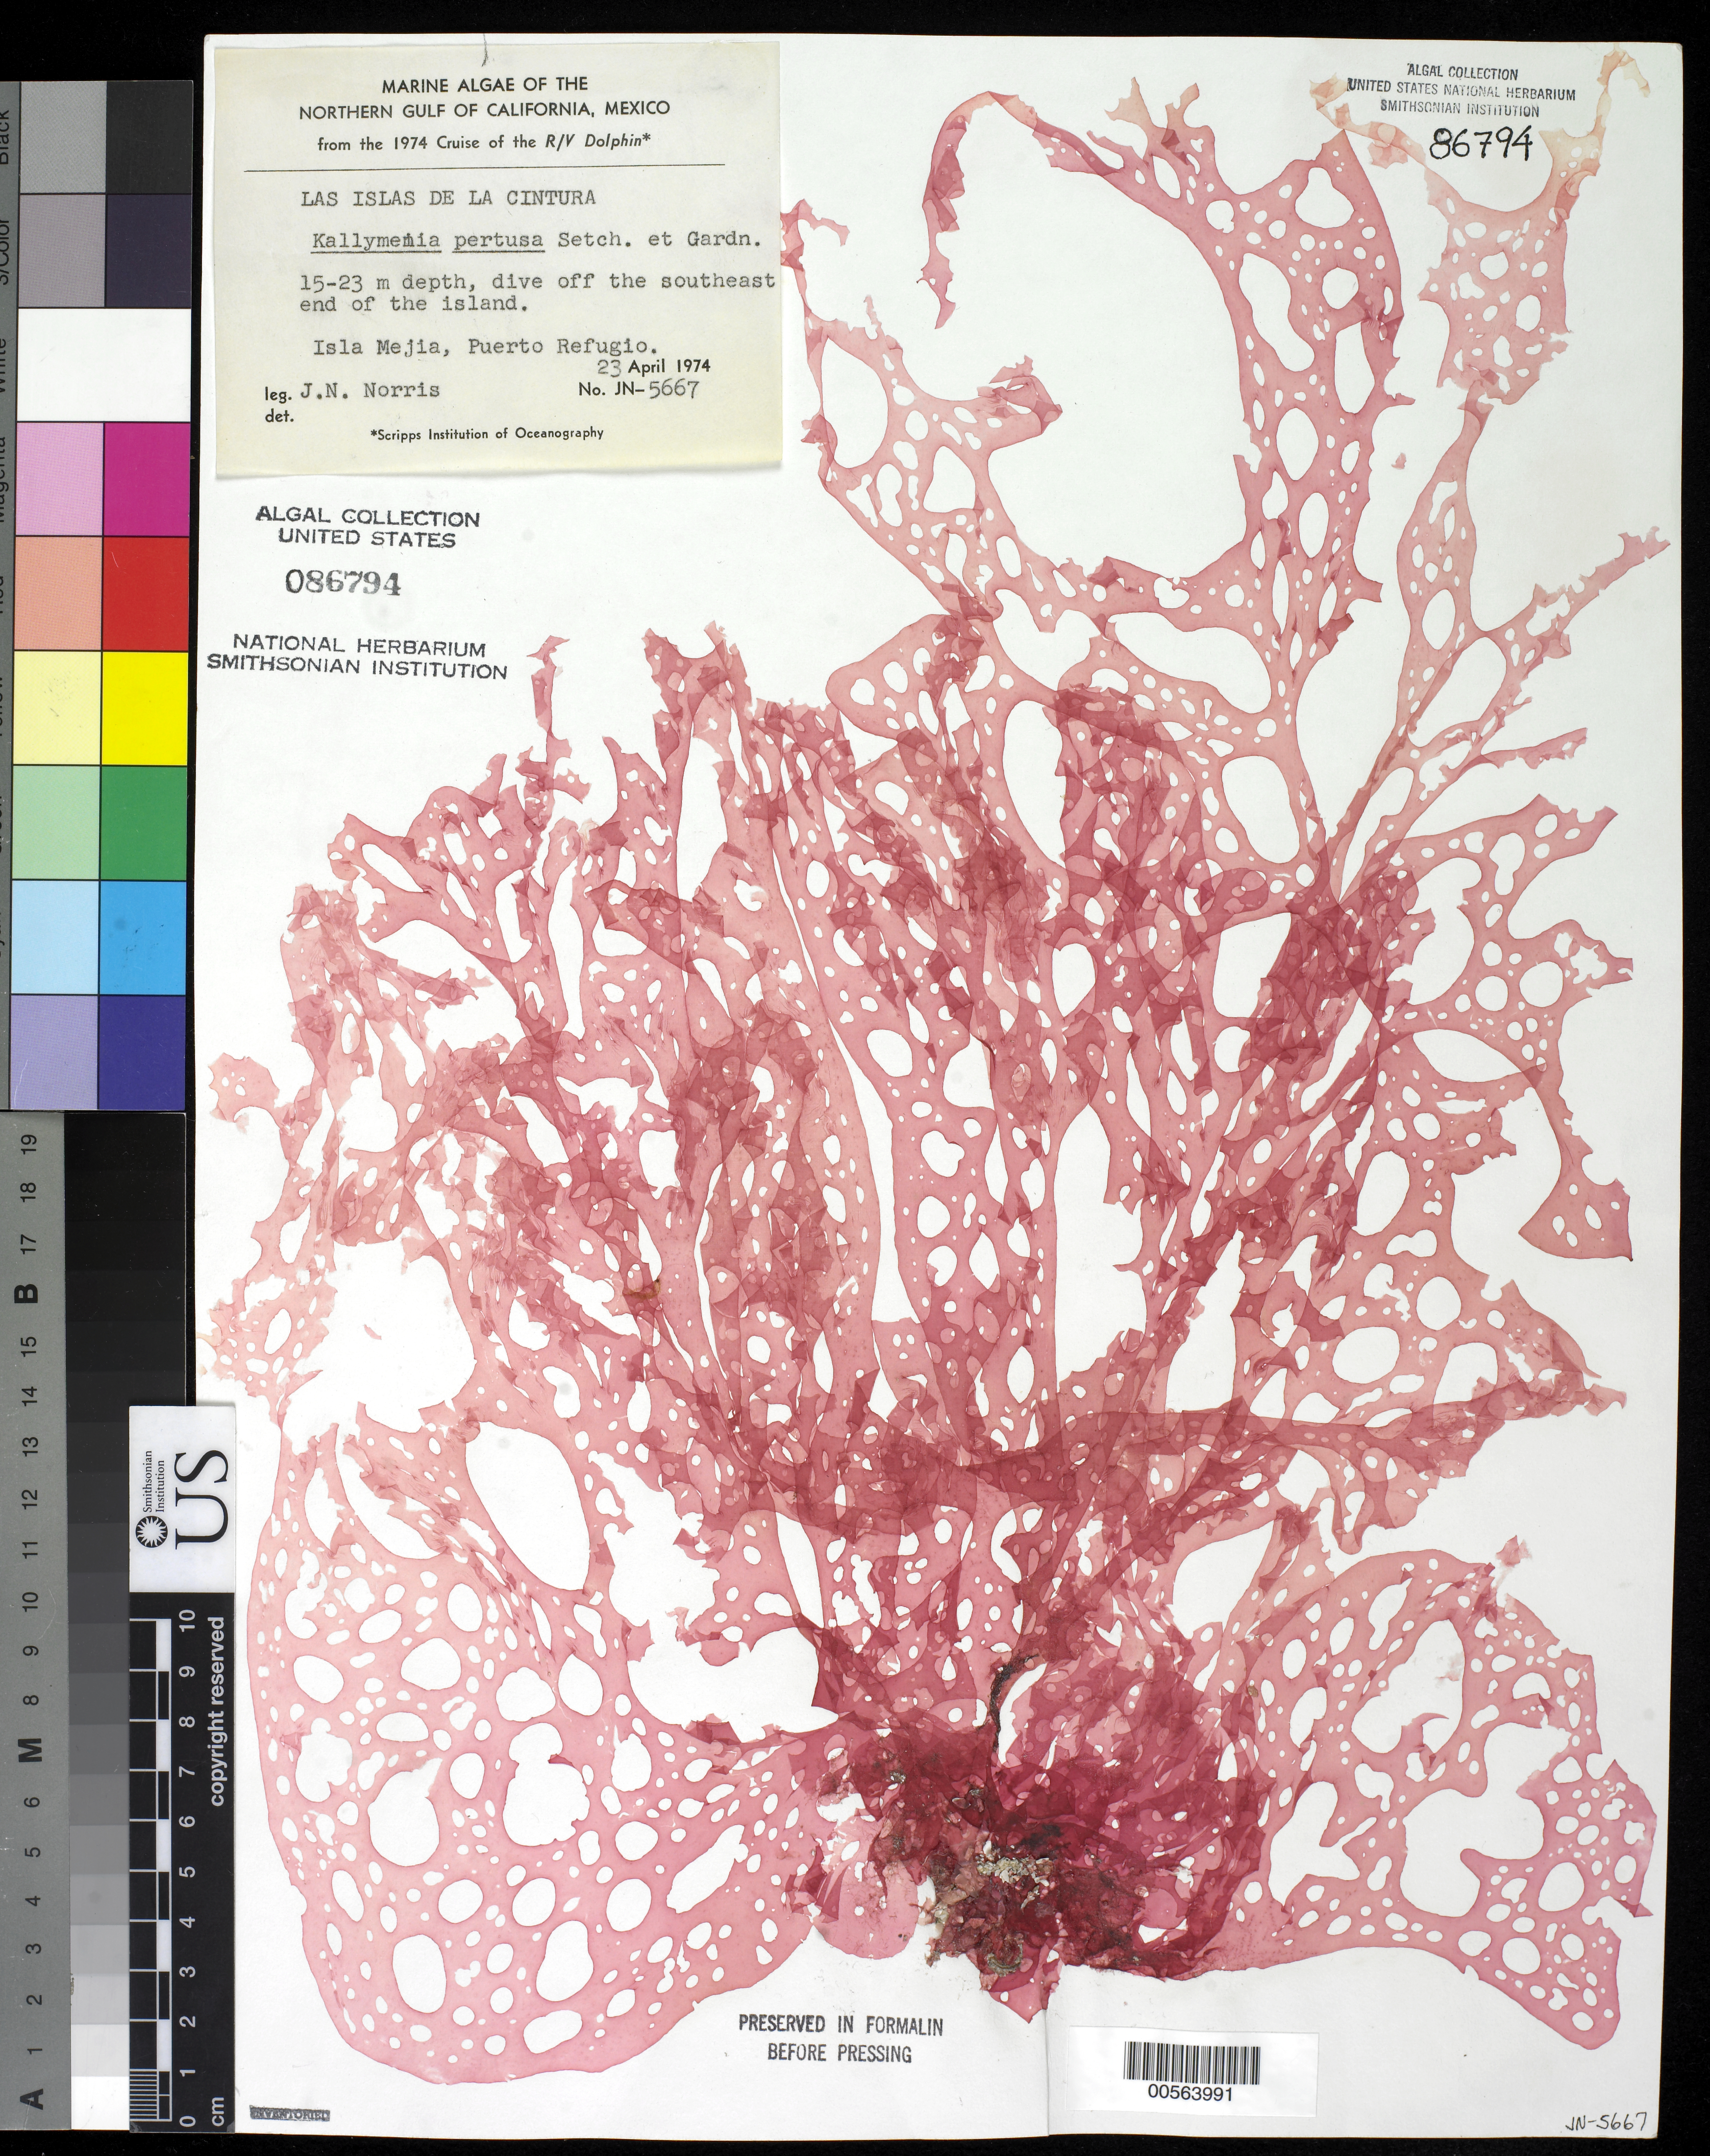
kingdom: Plantae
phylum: Rhodophyta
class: Florideophyceae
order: Gigartinales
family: Kallymeniaceae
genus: Kallymenia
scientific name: Kallymenia pertusa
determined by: Norris, James N.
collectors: J. N. Norris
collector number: JN-5667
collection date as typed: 23 Apr 1974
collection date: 1974-04-23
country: Mexico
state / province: Baja California Norte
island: Isla Mejia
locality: Puerto Refugio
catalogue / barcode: US 86794